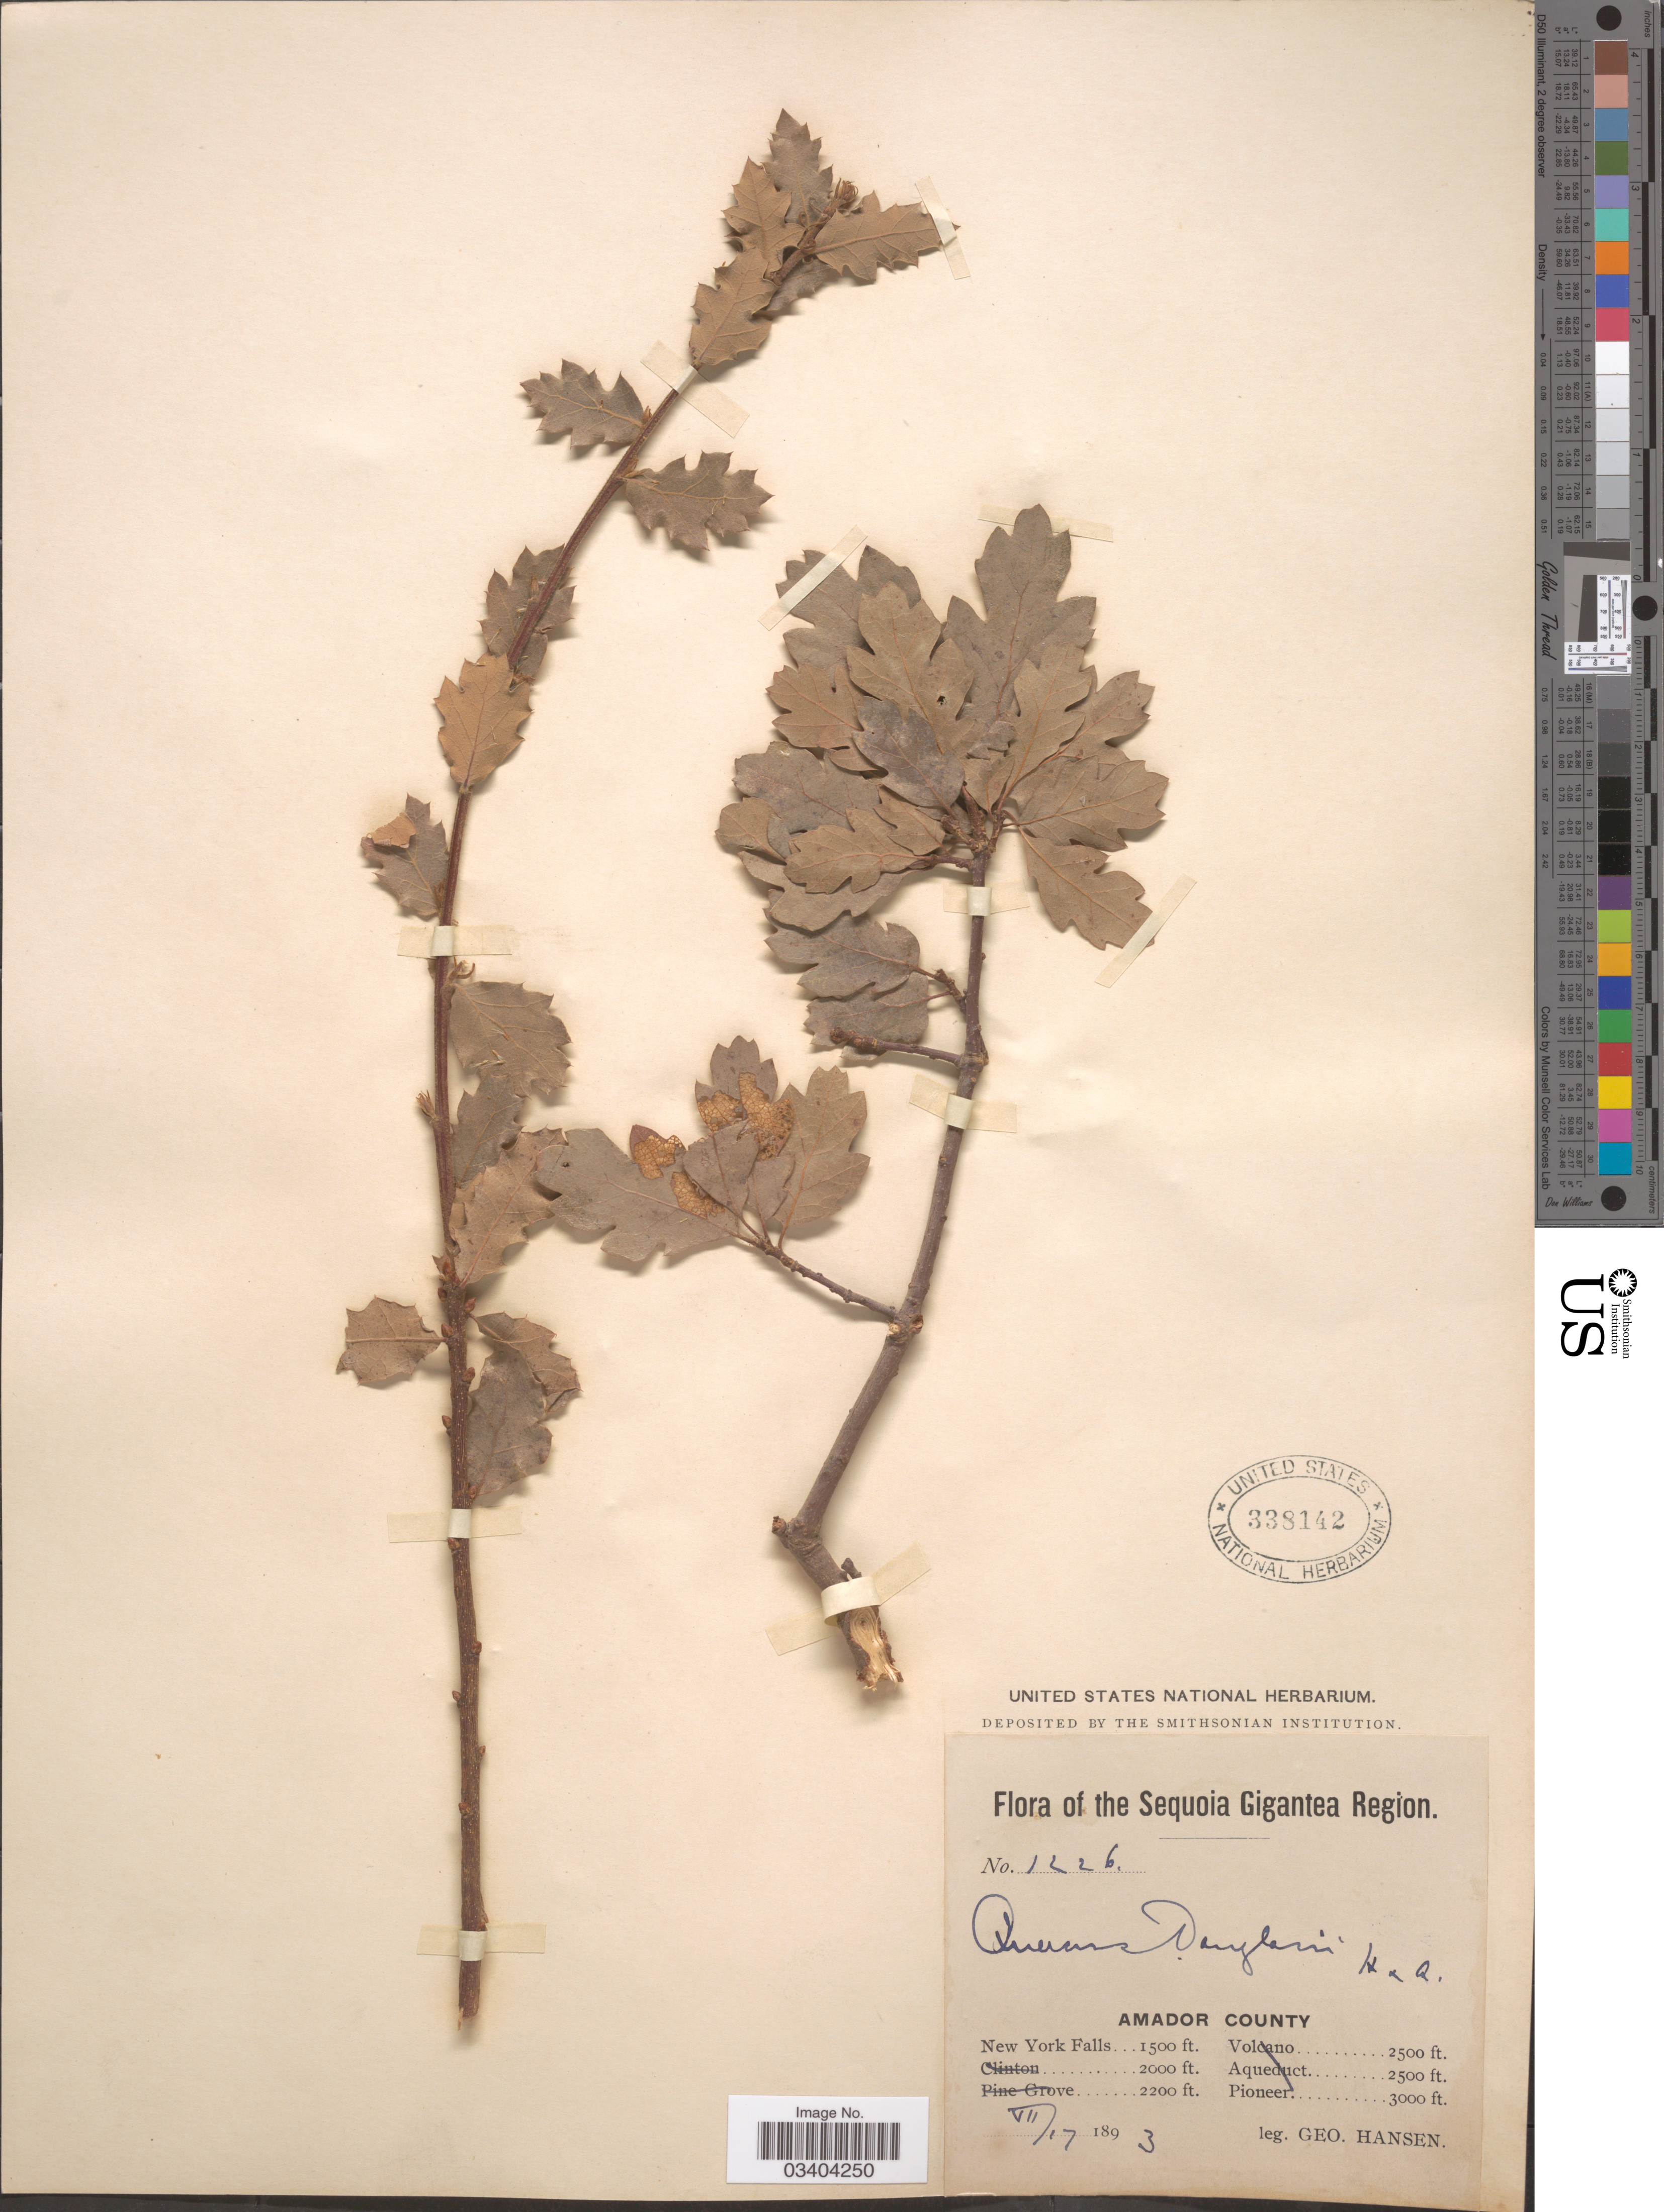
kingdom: Plantae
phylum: Tracheophyta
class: Magnoliopsida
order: Fagales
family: Fagaceae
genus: Quercus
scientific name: Quercus douglasii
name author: Hook. & Arn.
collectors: G. Hansen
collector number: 1226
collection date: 1893-07-17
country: United States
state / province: California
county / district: Amador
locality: Sequoia Gigantea Region. Amador County. New York Falls.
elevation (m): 457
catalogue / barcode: US 338142